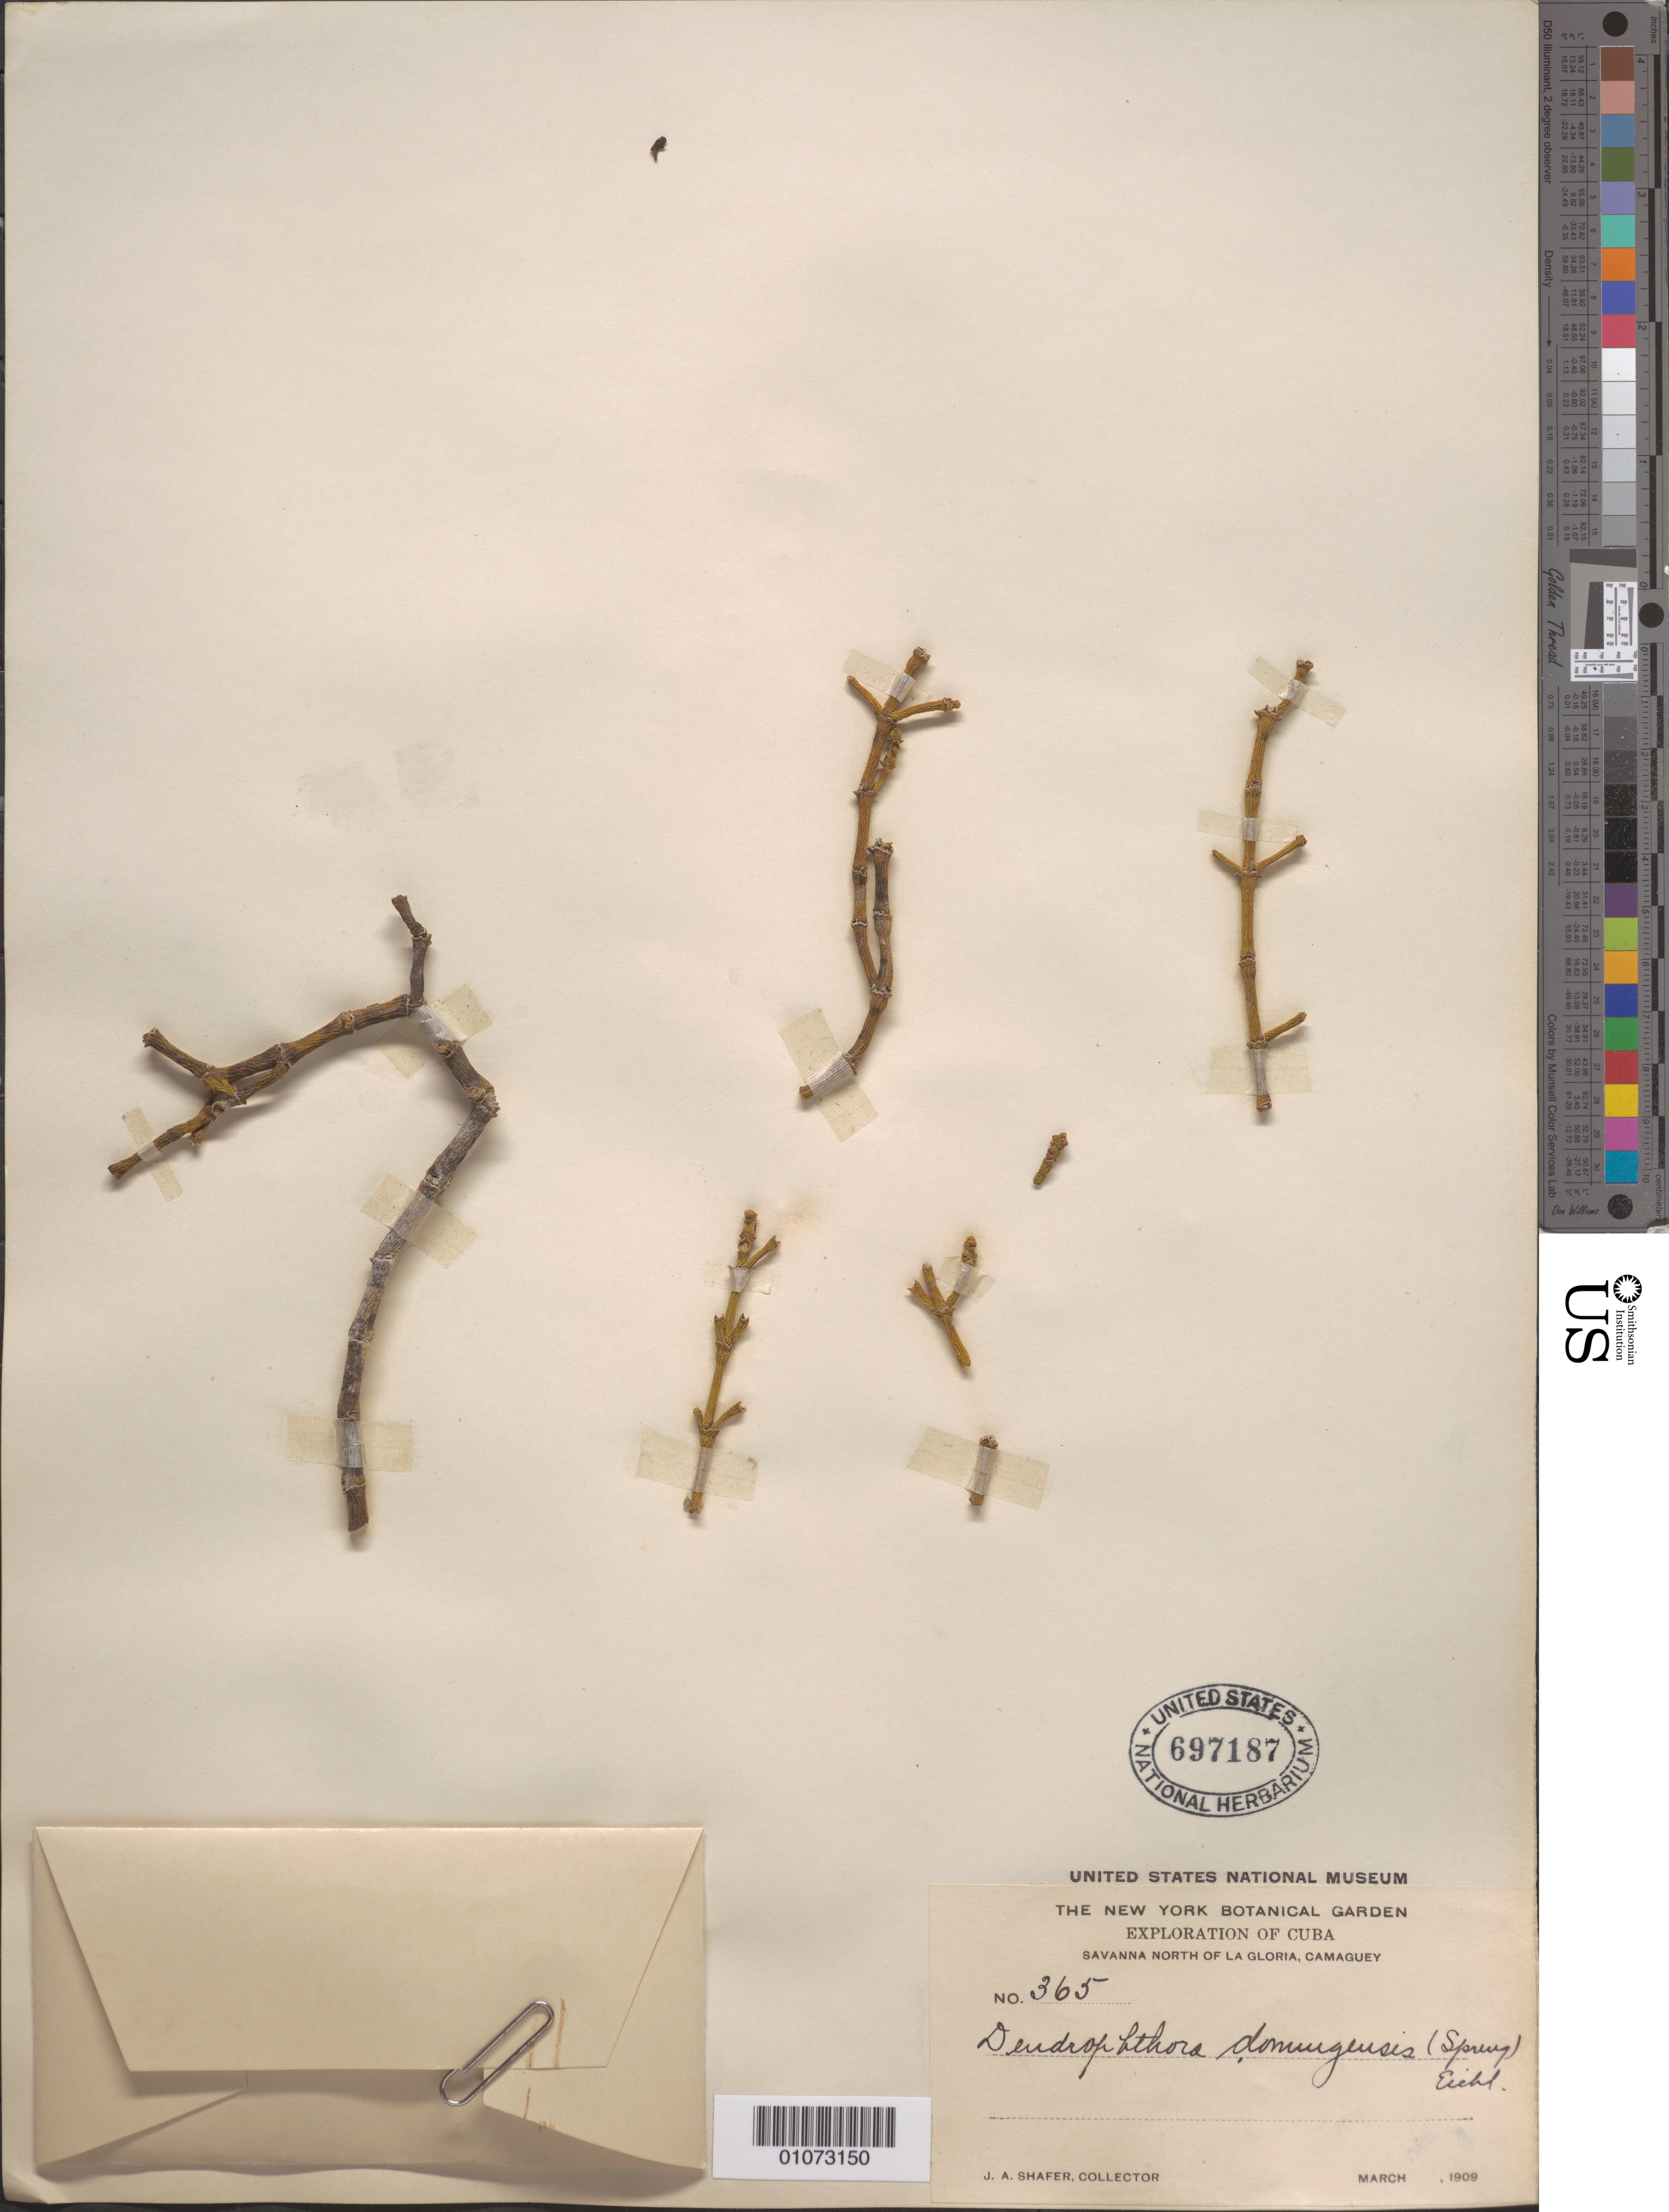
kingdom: Plantae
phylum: Tracheophyta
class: Magnoliopsida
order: Santalales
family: Viscaceae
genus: Dendrophthora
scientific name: Dendrophthora domingensis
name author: (Spreng.) Eichler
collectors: J. A. Shafer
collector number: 365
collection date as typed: Mar 1909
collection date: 1909-03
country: Cuba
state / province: Camagüey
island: Cuba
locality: Savanna north of La Gloria, Camaguey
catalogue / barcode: US 697187